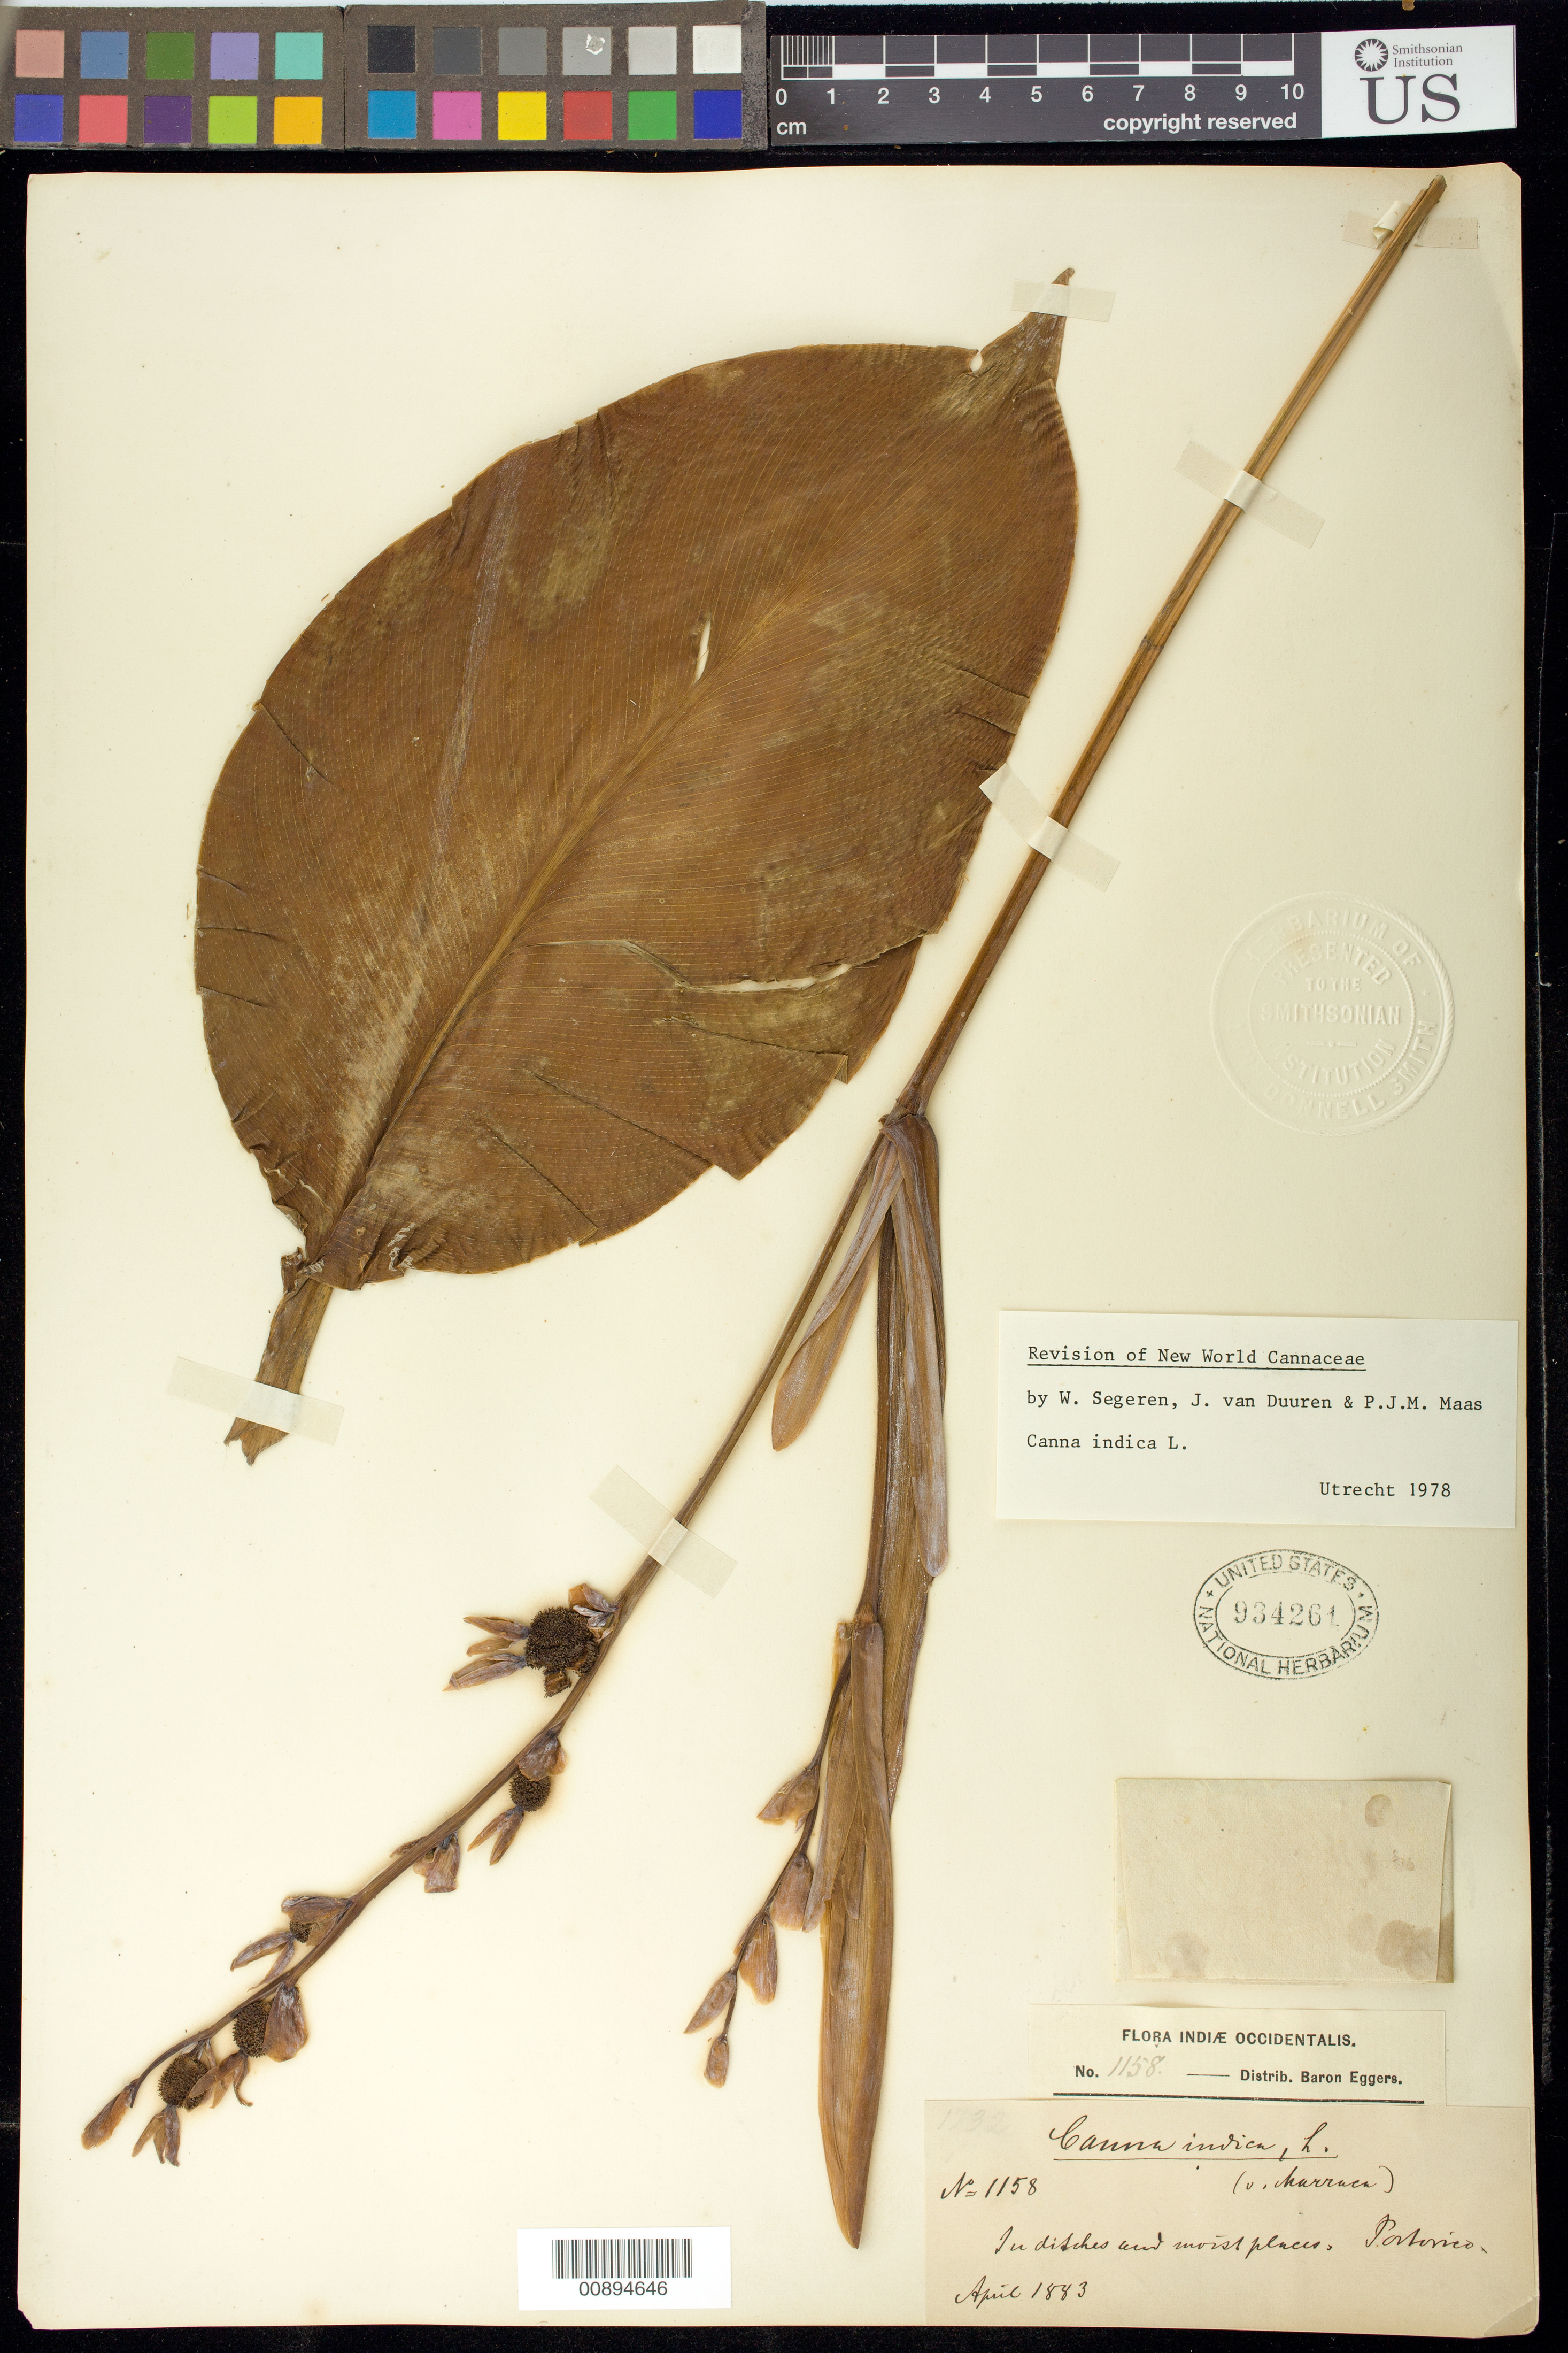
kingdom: Plantae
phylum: Tracheophyta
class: Liliopsida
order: Zingiberales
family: Cannaceae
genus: Canna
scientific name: Canna indica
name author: L.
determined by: Utrecht, --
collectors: H. F. A. von Eggers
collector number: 1158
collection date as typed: Apr 1883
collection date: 1883-04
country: Puerto Rico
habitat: Ditches and moist places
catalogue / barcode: US 934261